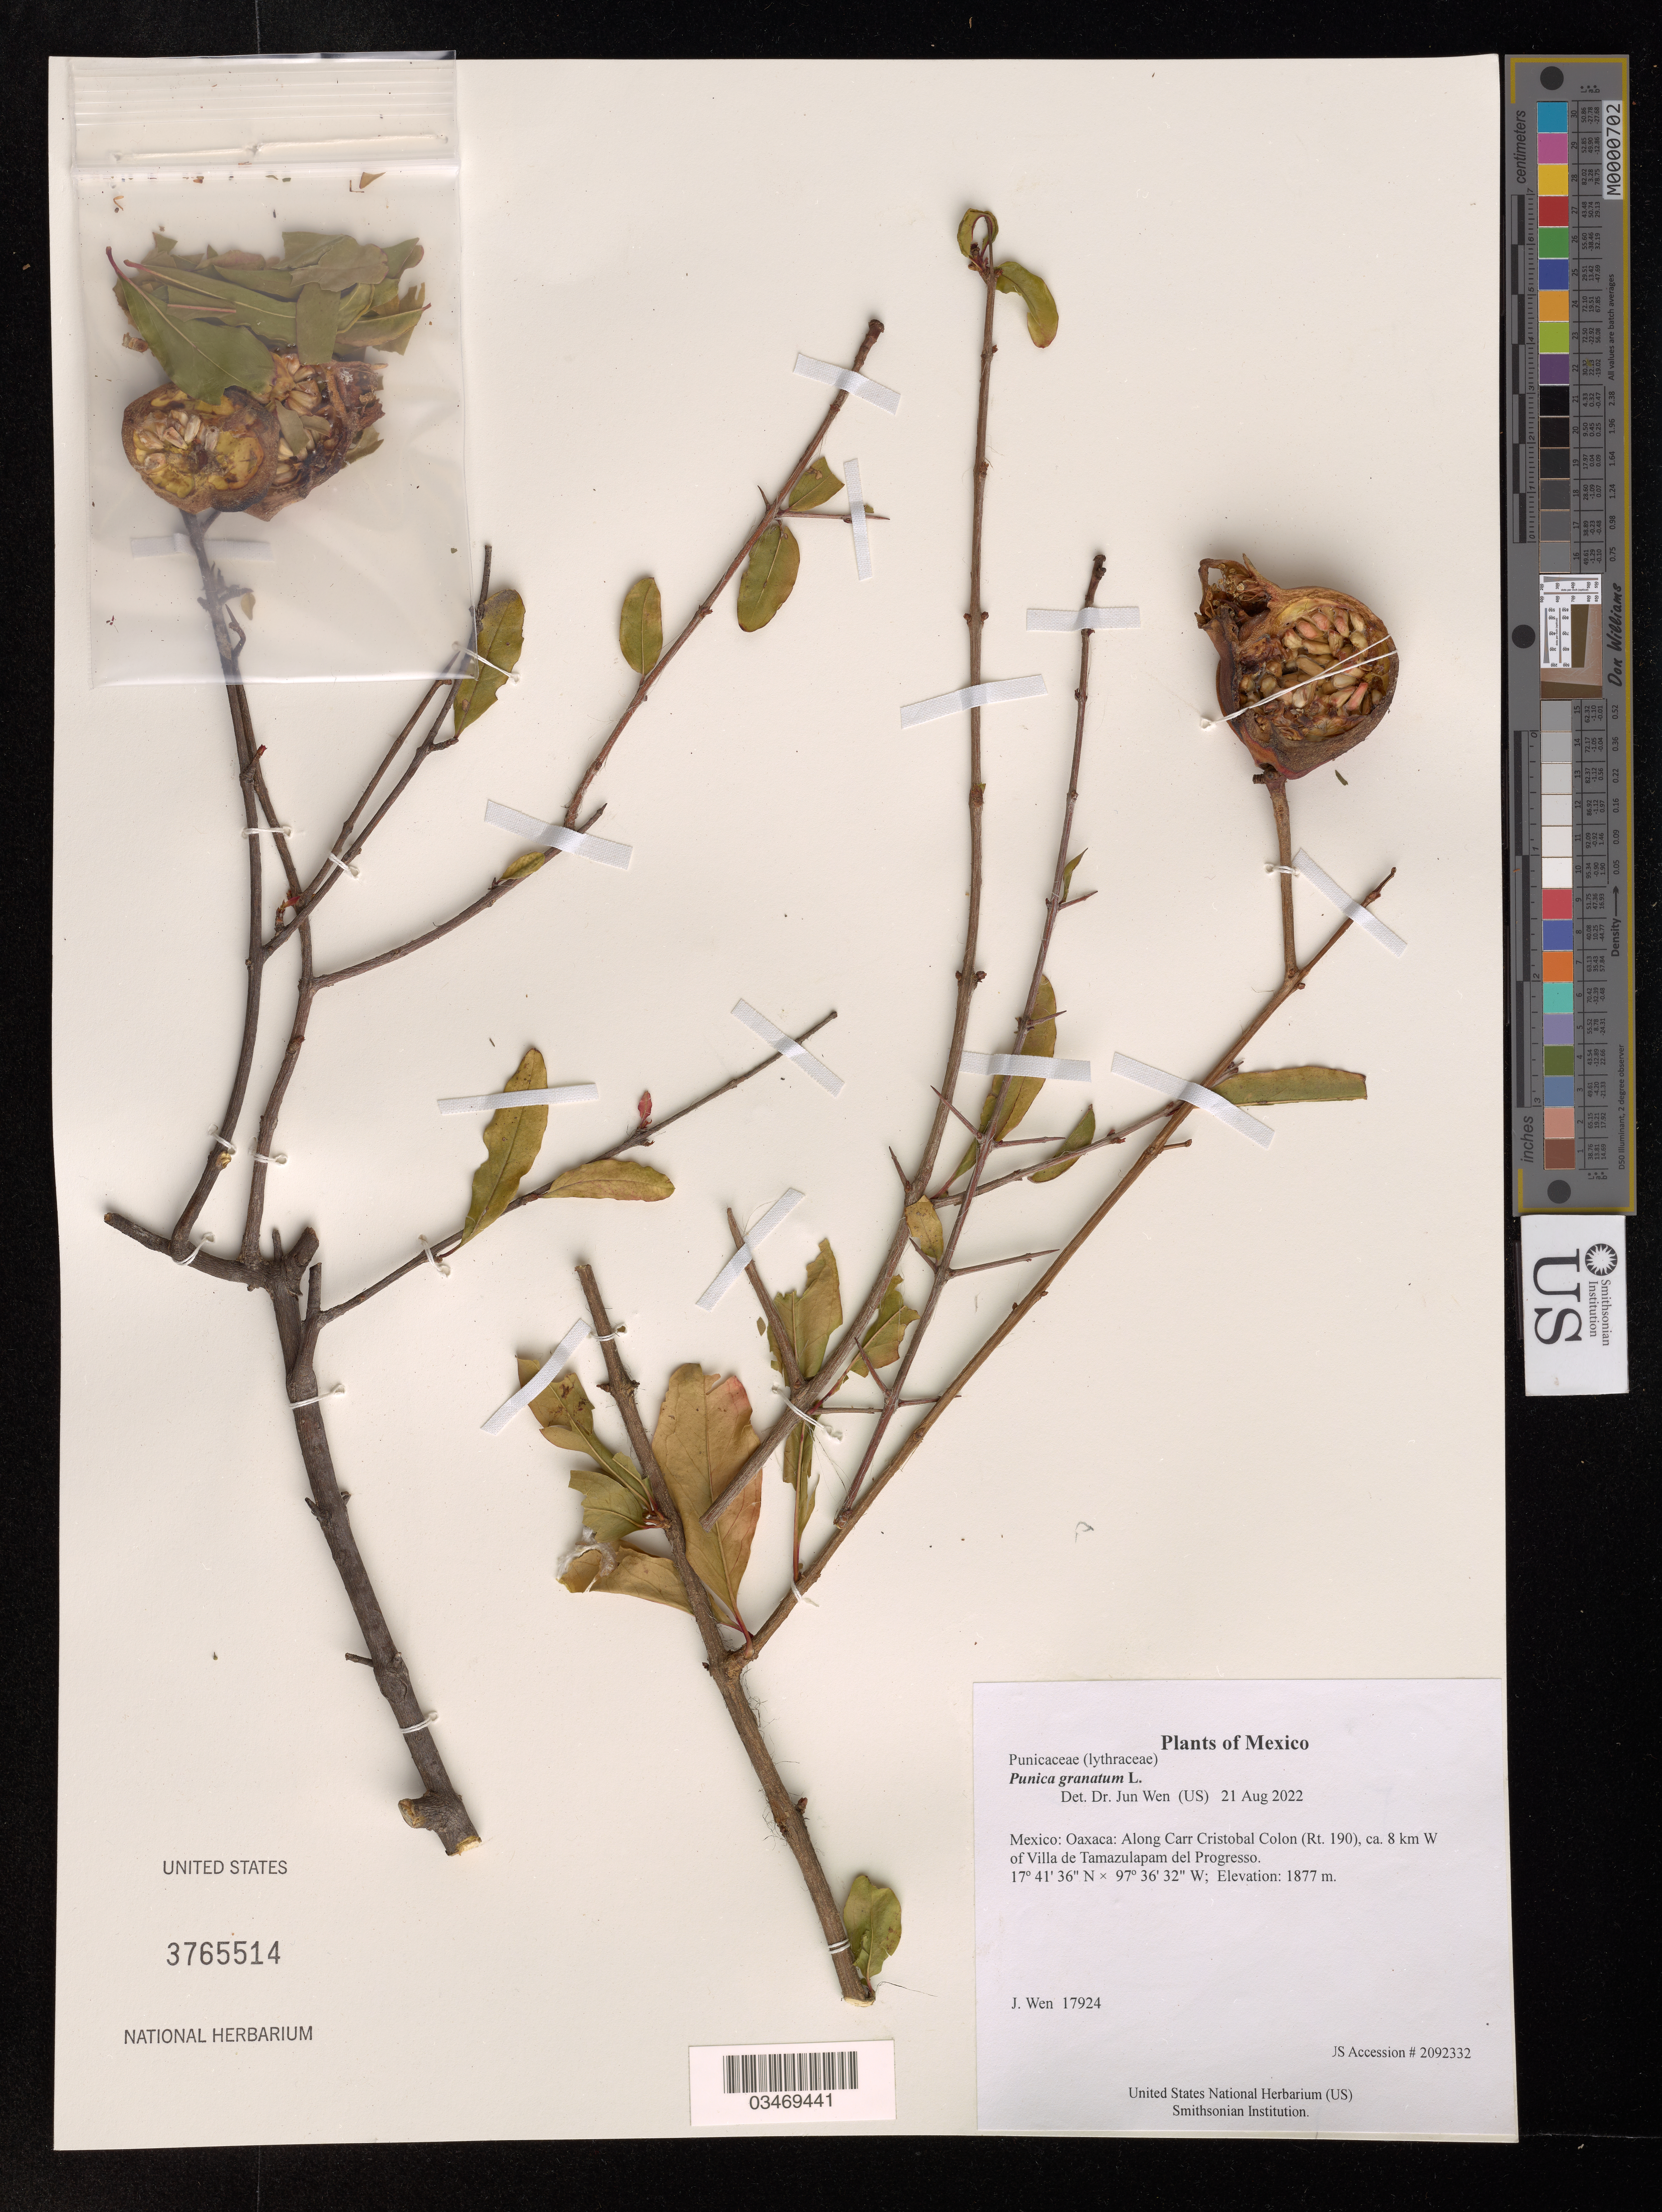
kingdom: Plantae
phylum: Tracheophyta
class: Magnoliopsida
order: Myrtales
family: Lythraceae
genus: Punica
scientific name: Punica granatum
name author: L.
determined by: Wen, Jun, (BOT), Smithsonian Institution - National Museum of Natural History (UNITED STATES)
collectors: J. Wen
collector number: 17924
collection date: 2022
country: Mexico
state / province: Oaxaca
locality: Along Carr Cristobal Colon (Rt. 190), ca. 8 km W of Villa de Tamazulapam del Progresso.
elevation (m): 1877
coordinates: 17 41 36 N, 97 36 32 W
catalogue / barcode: US 3765514